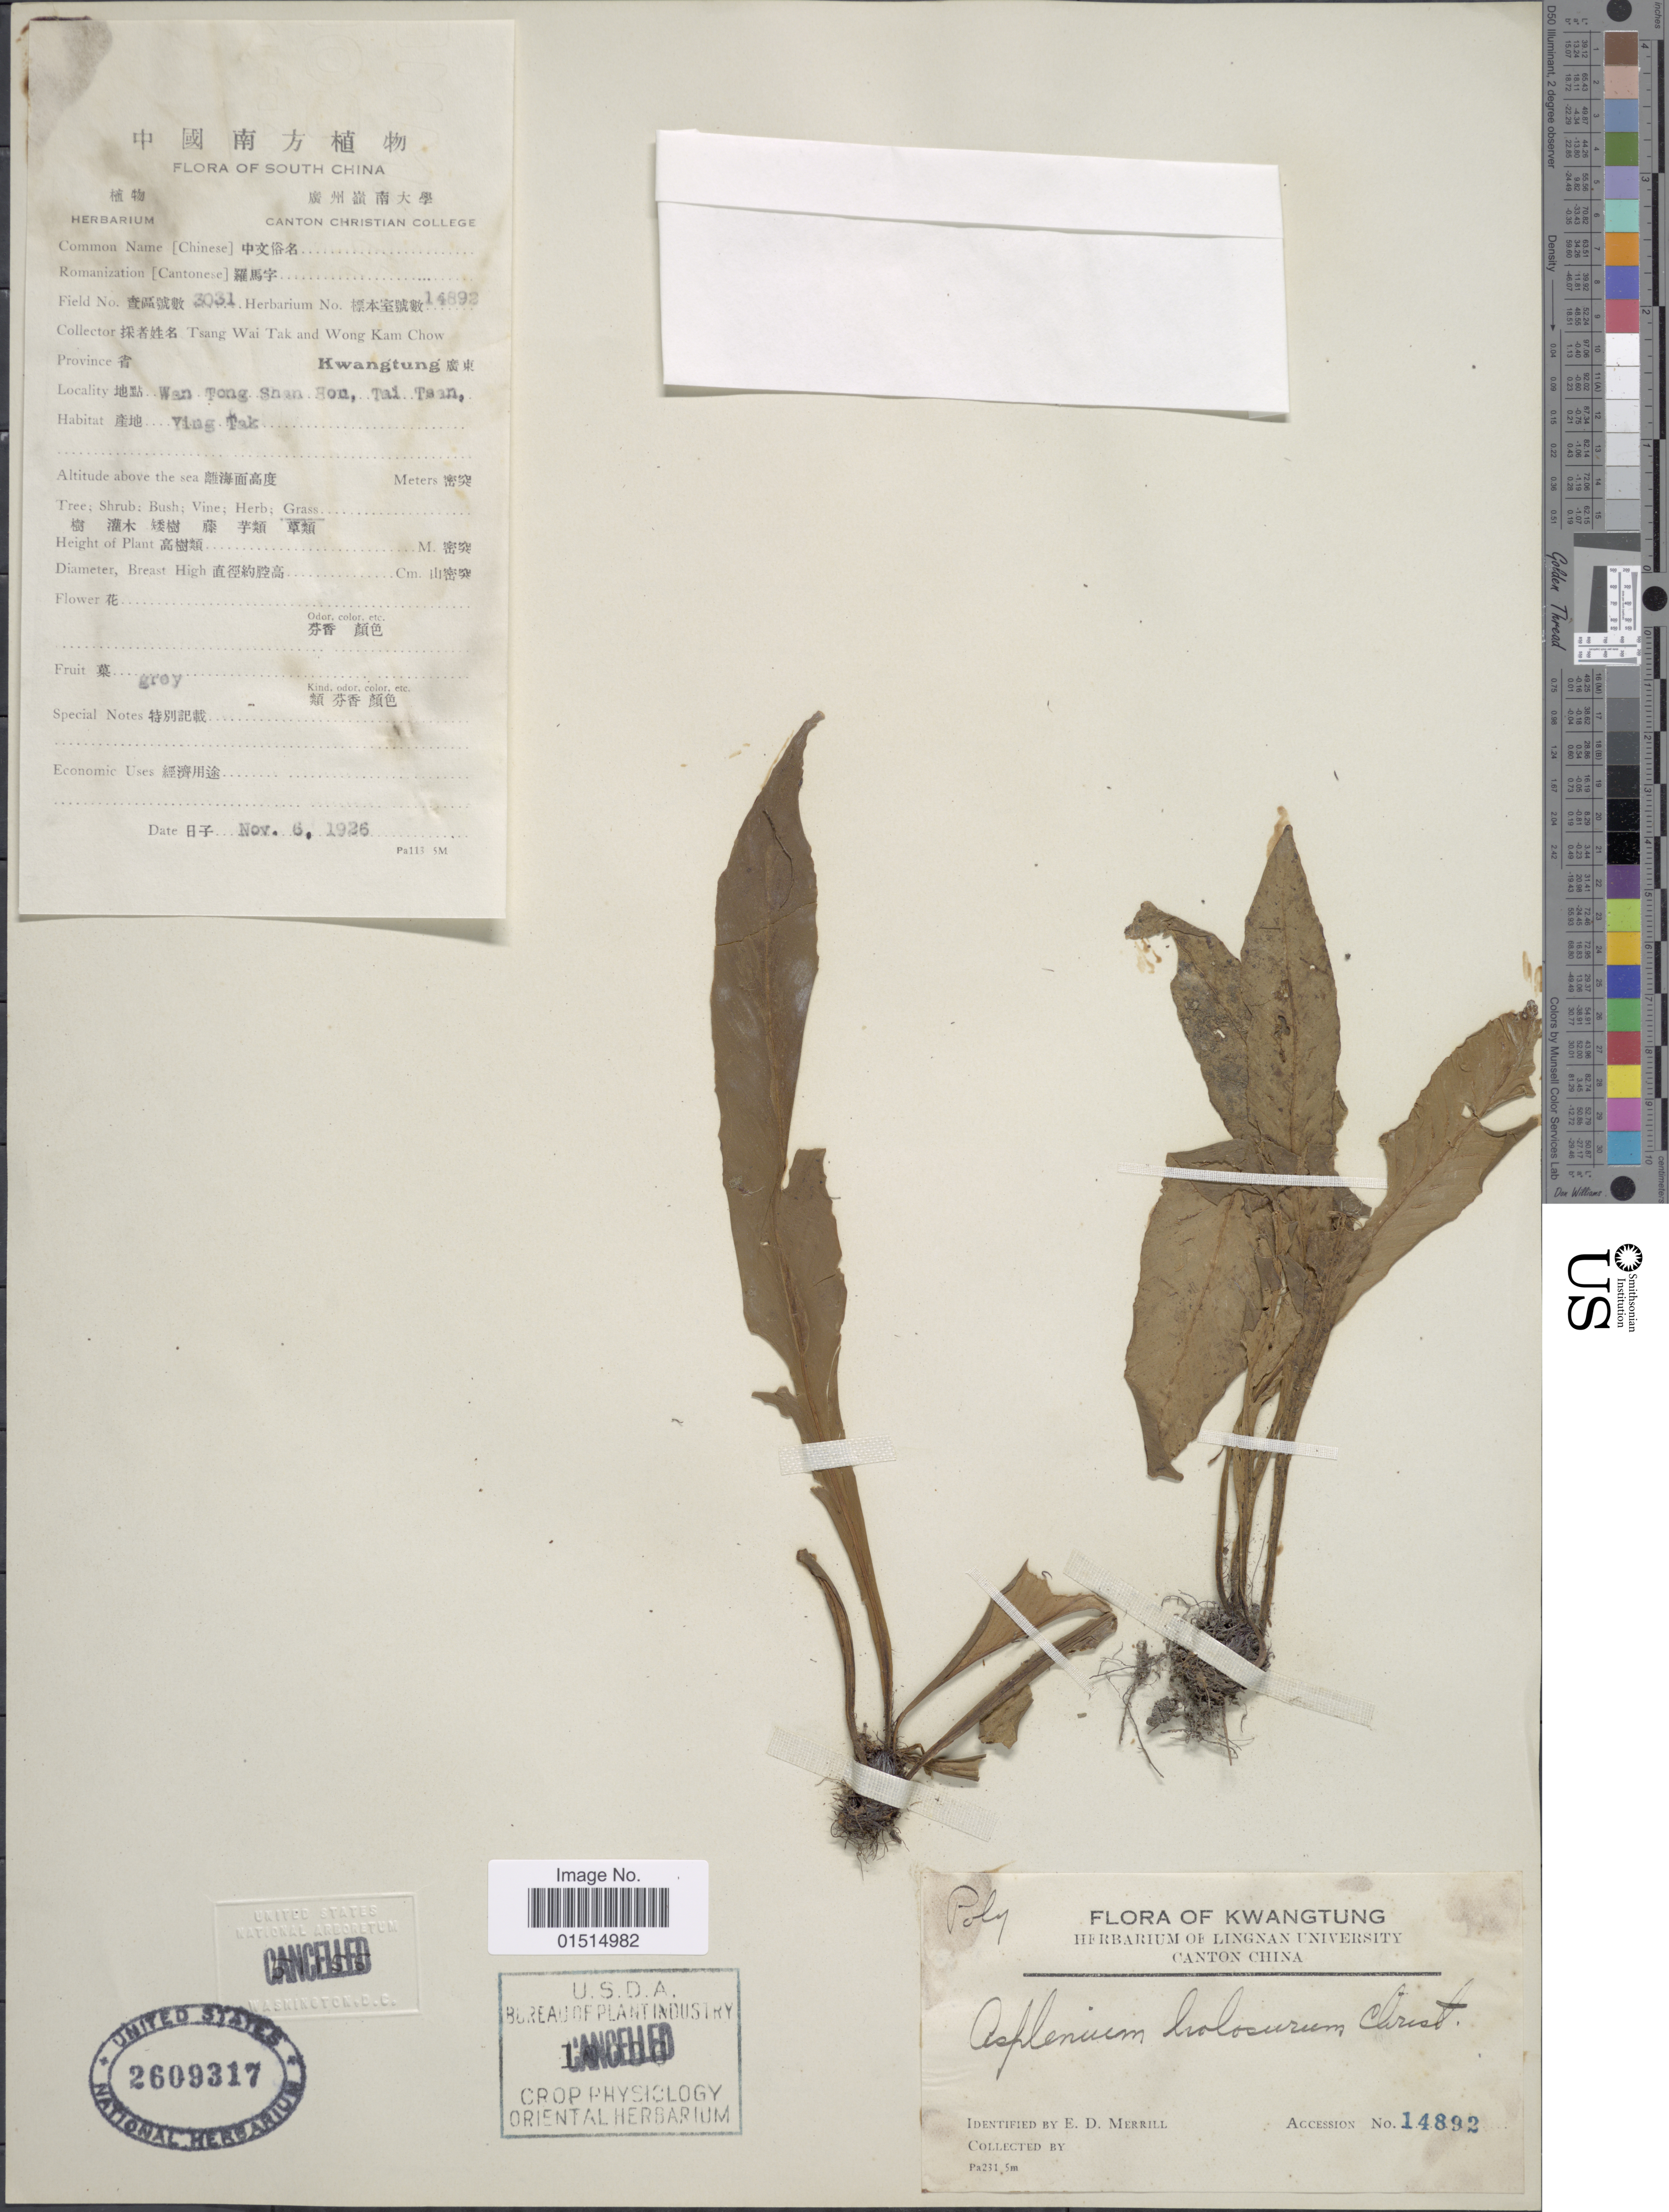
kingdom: Plantae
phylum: Tracheophyta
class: Polypodiopsida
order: Polypodiales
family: Aspleniaceae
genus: Asplenium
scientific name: Asplenium holosorum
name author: Christ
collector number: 14892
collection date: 1926-11-06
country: China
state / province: Guangdong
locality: Kwangtung Province, Canton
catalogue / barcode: US 2609317